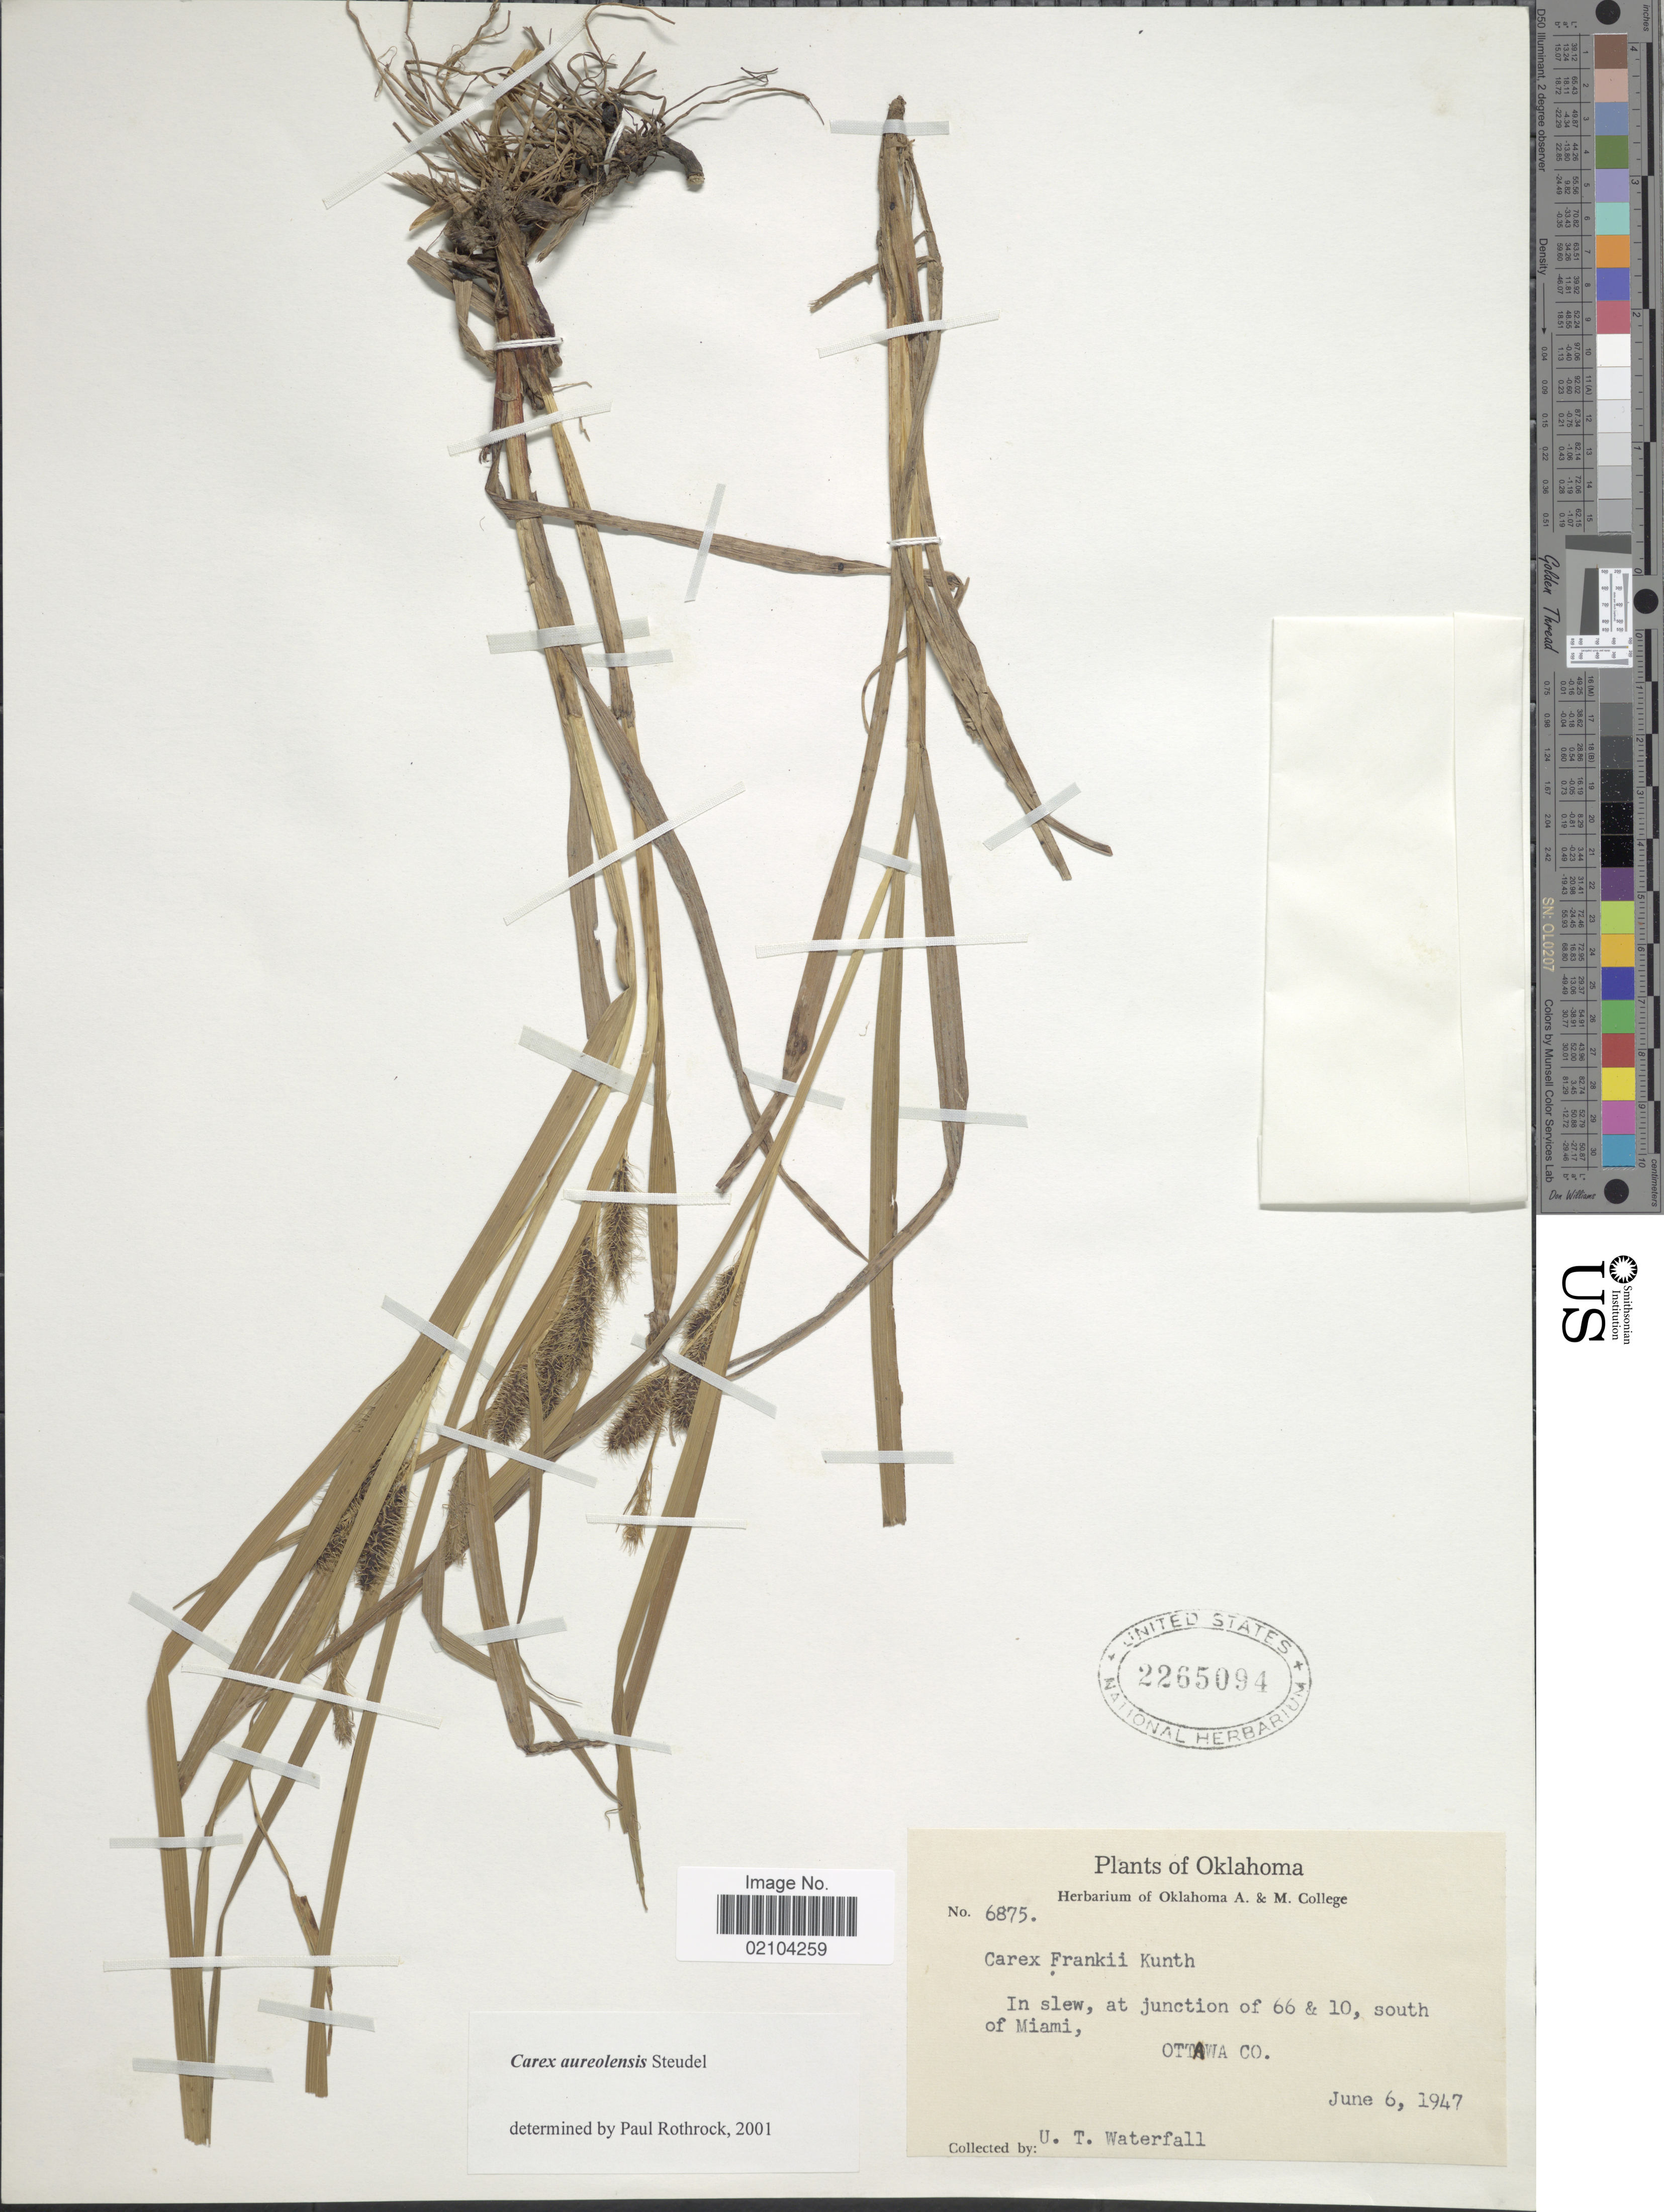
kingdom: Plantae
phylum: Tracheophyta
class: Liliopsida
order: Poales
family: Cyperaceae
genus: Carex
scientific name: Carex aureolensis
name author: Steud.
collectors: U. T. Waterfall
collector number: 6875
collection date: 1947-06-06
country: United States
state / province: Oklahoma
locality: In slew, at junction of 66 & 10, south of Miami. Ottawa Co,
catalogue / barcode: US 2265094